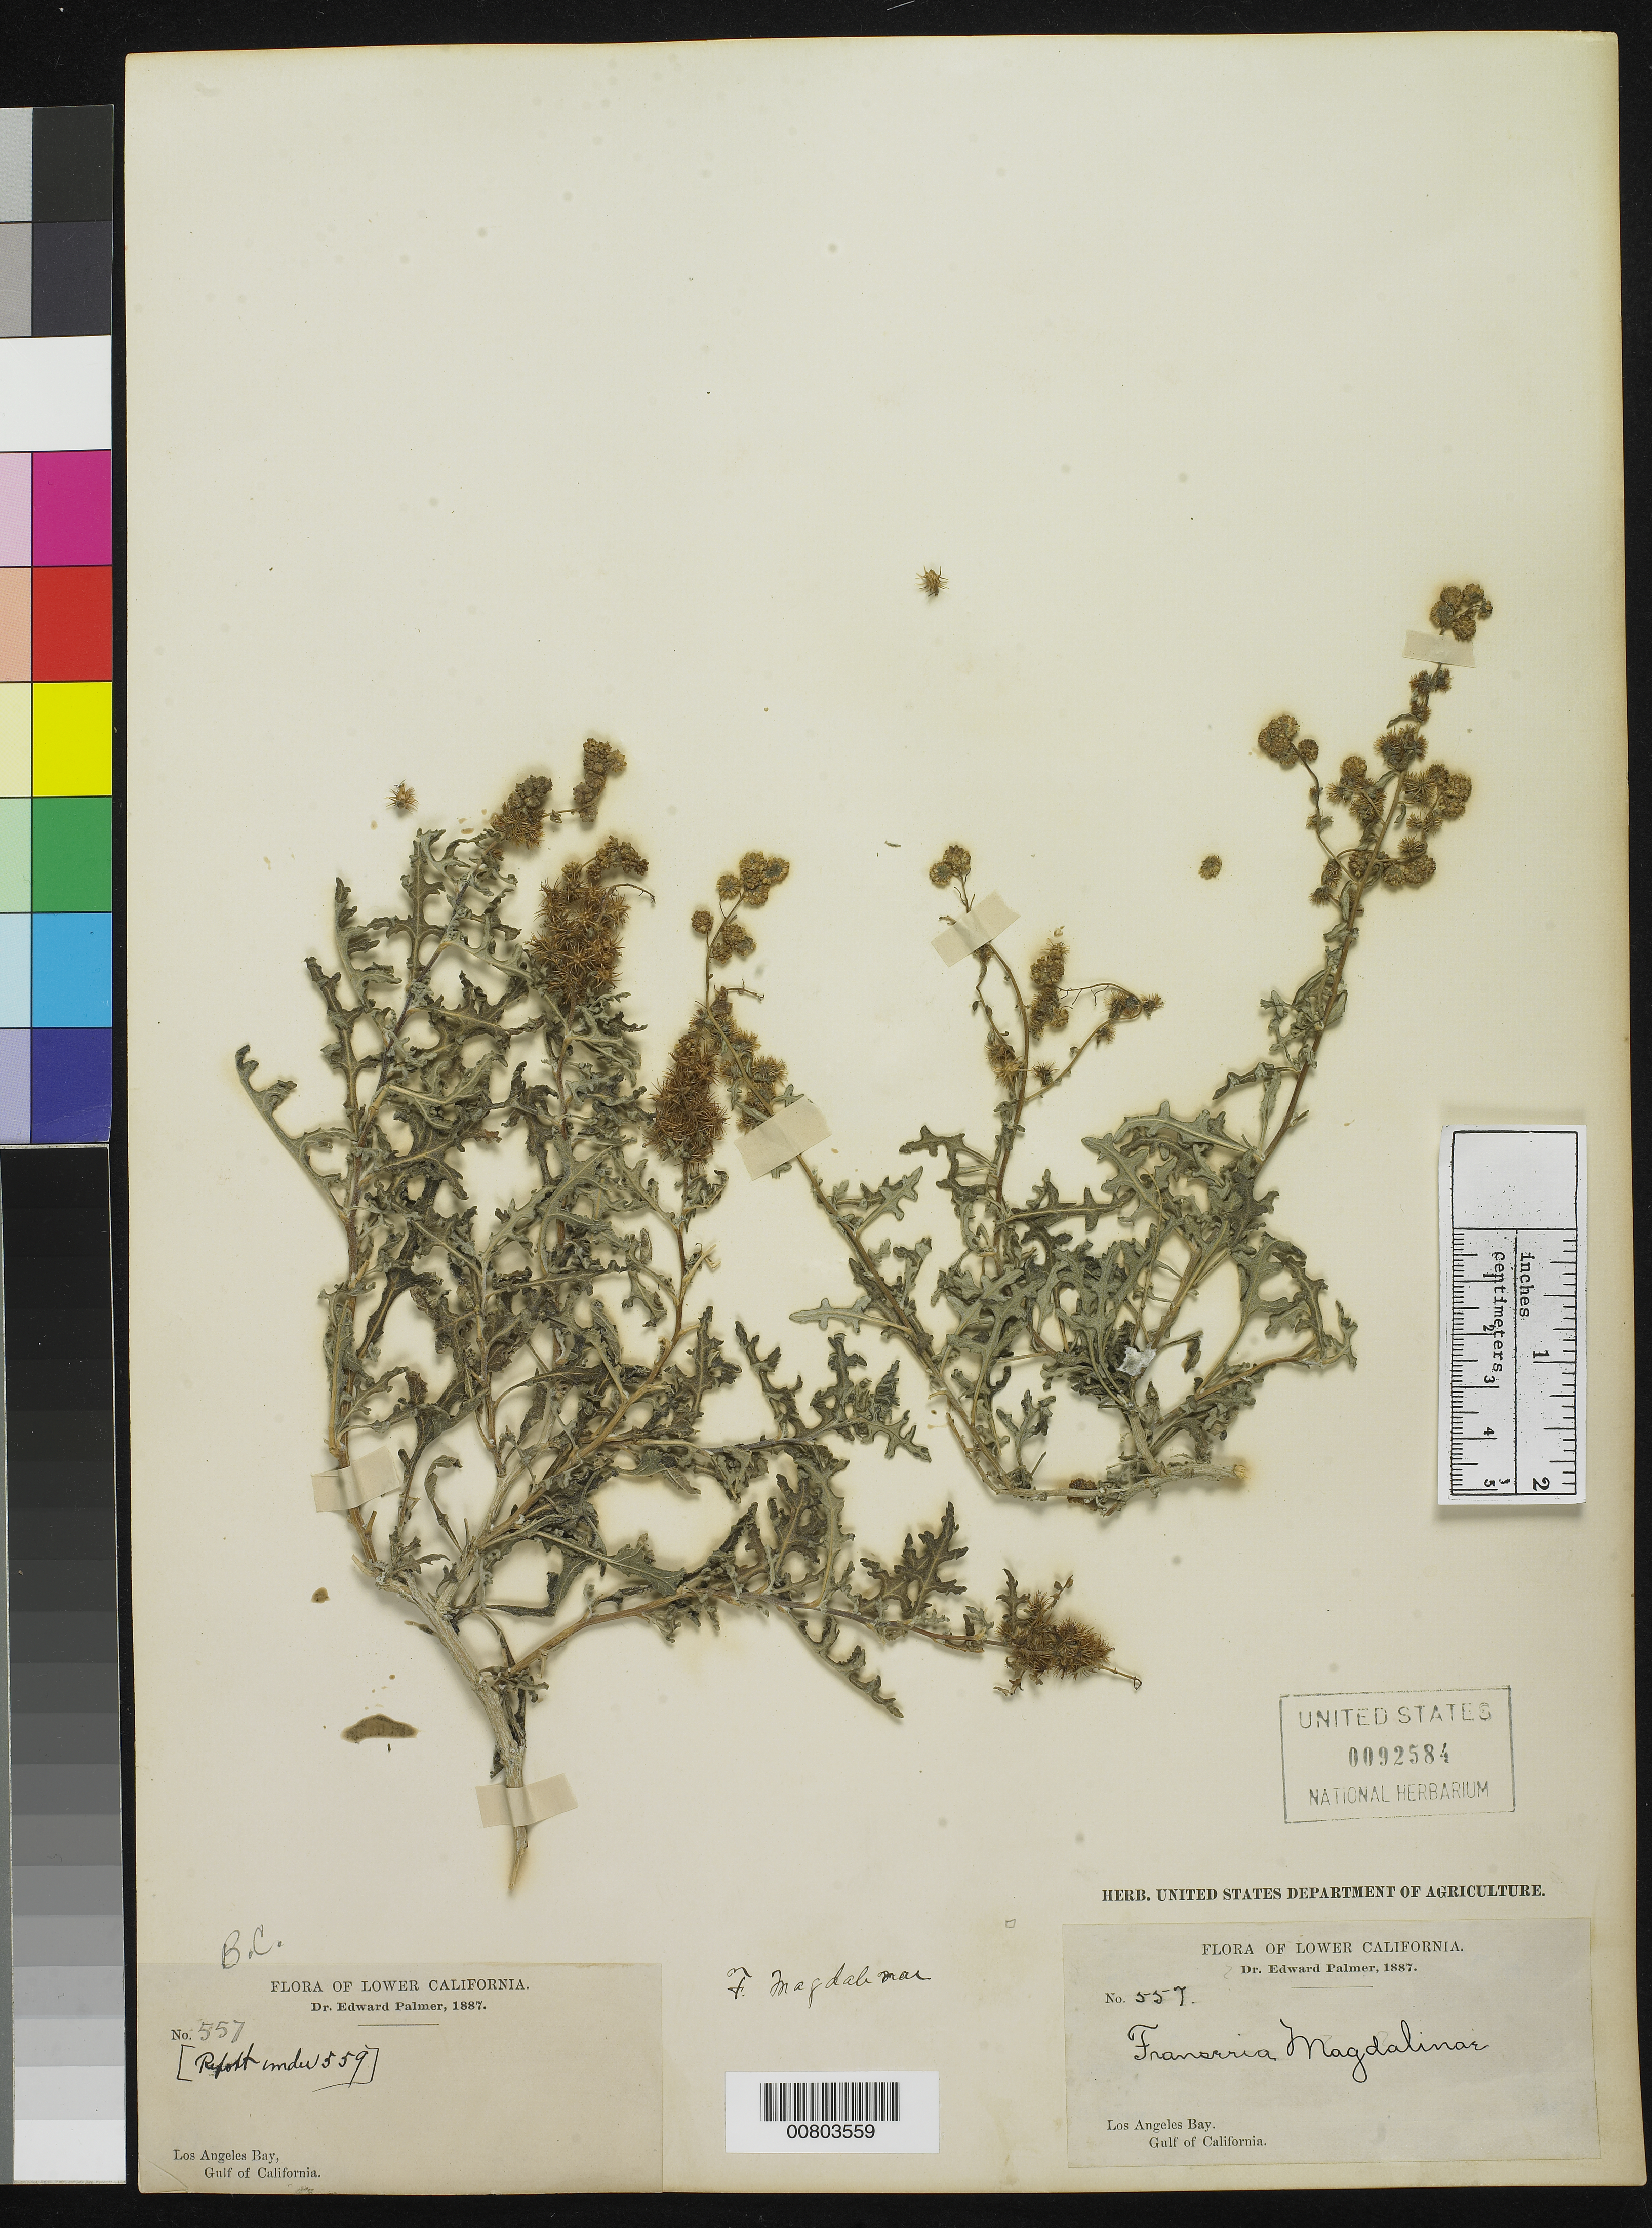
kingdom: Plantae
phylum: Tracheophyta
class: Magnoliopsida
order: Asterales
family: Asteraceae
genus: Franseria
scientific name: Franseria magdalenae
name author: Brandegee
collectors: E. Palmer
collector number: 557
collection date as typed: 1887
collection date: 1887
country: Mexico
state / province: Baja California Norte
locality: Los Angeles Bay, Gulf of California, Baja California.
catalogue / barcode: US 92584